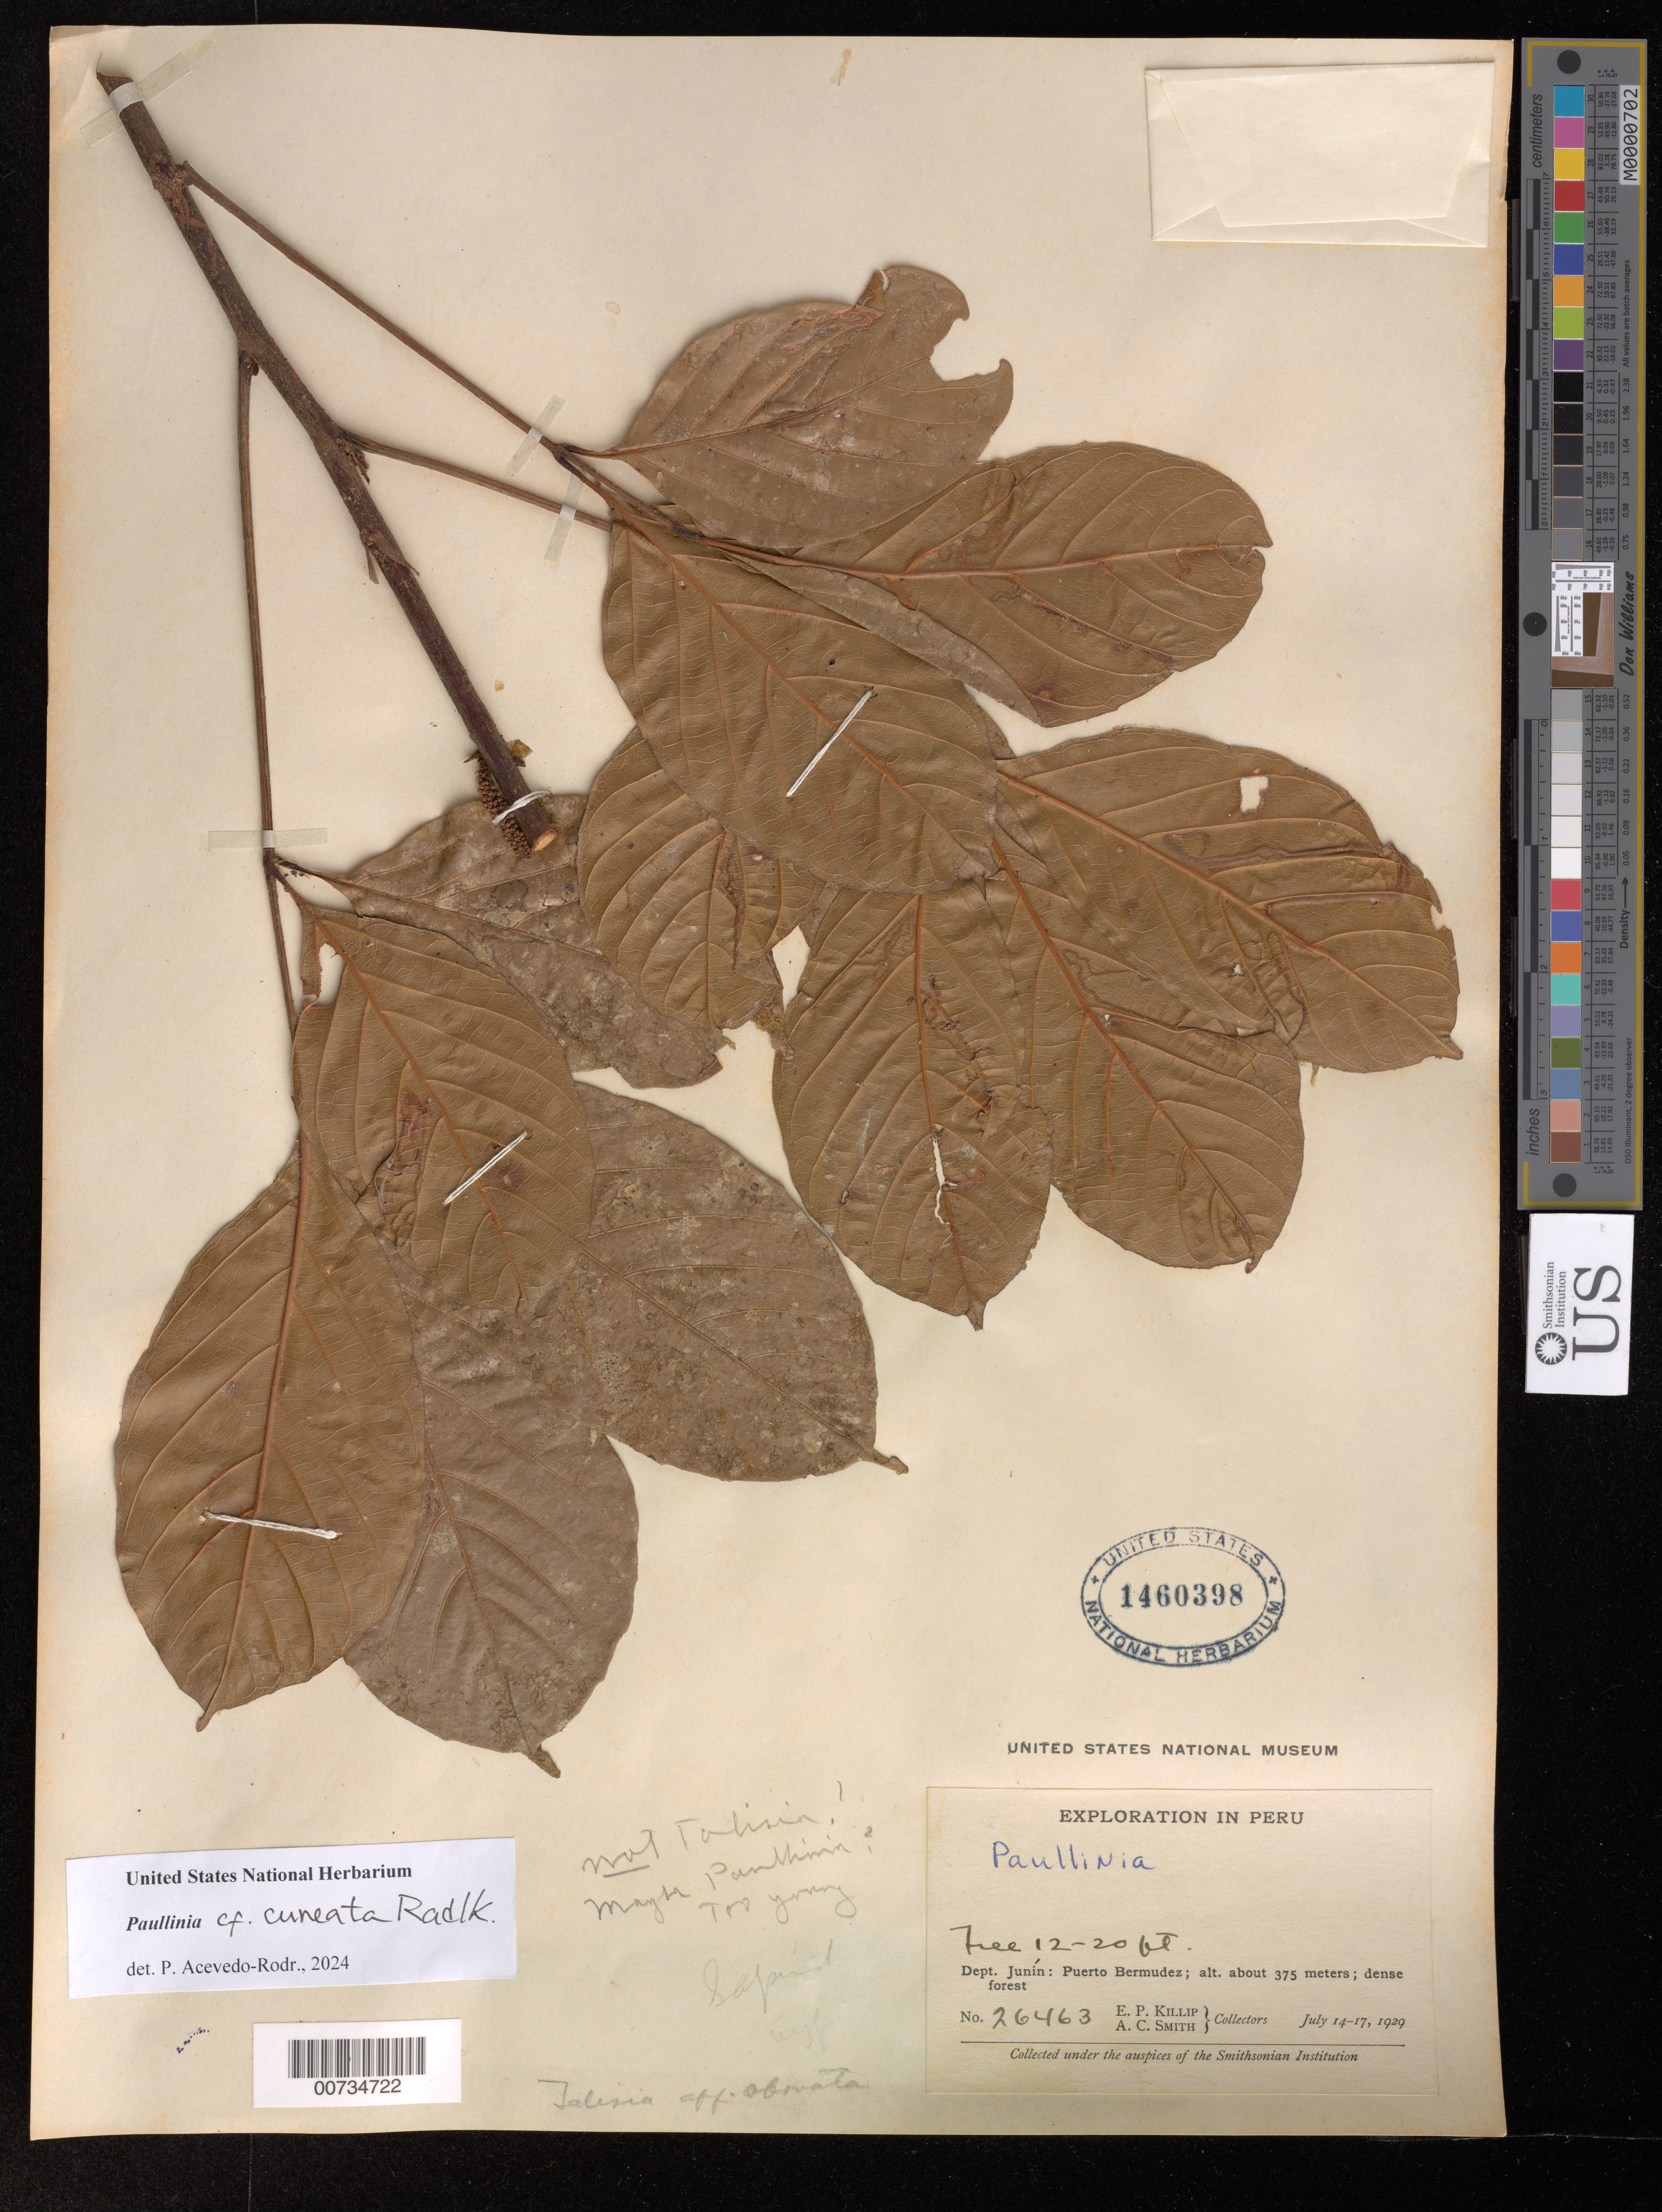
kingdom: Plantae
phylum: Tracheophyta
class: Magnoliopsida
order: Sapindales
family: Sapindaceae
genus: Paullinia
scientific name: Paullinia sp.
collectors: E. P. Killip & A. C. Smith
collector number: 26463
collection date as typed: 14 Jul 1929 to 17 Jul 1929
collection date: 1929-07-14/1929-07-17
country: Peru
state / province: Junín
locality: Puerto Bermudez.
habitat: Dense forest.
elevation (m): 375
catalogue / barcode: US 1460398